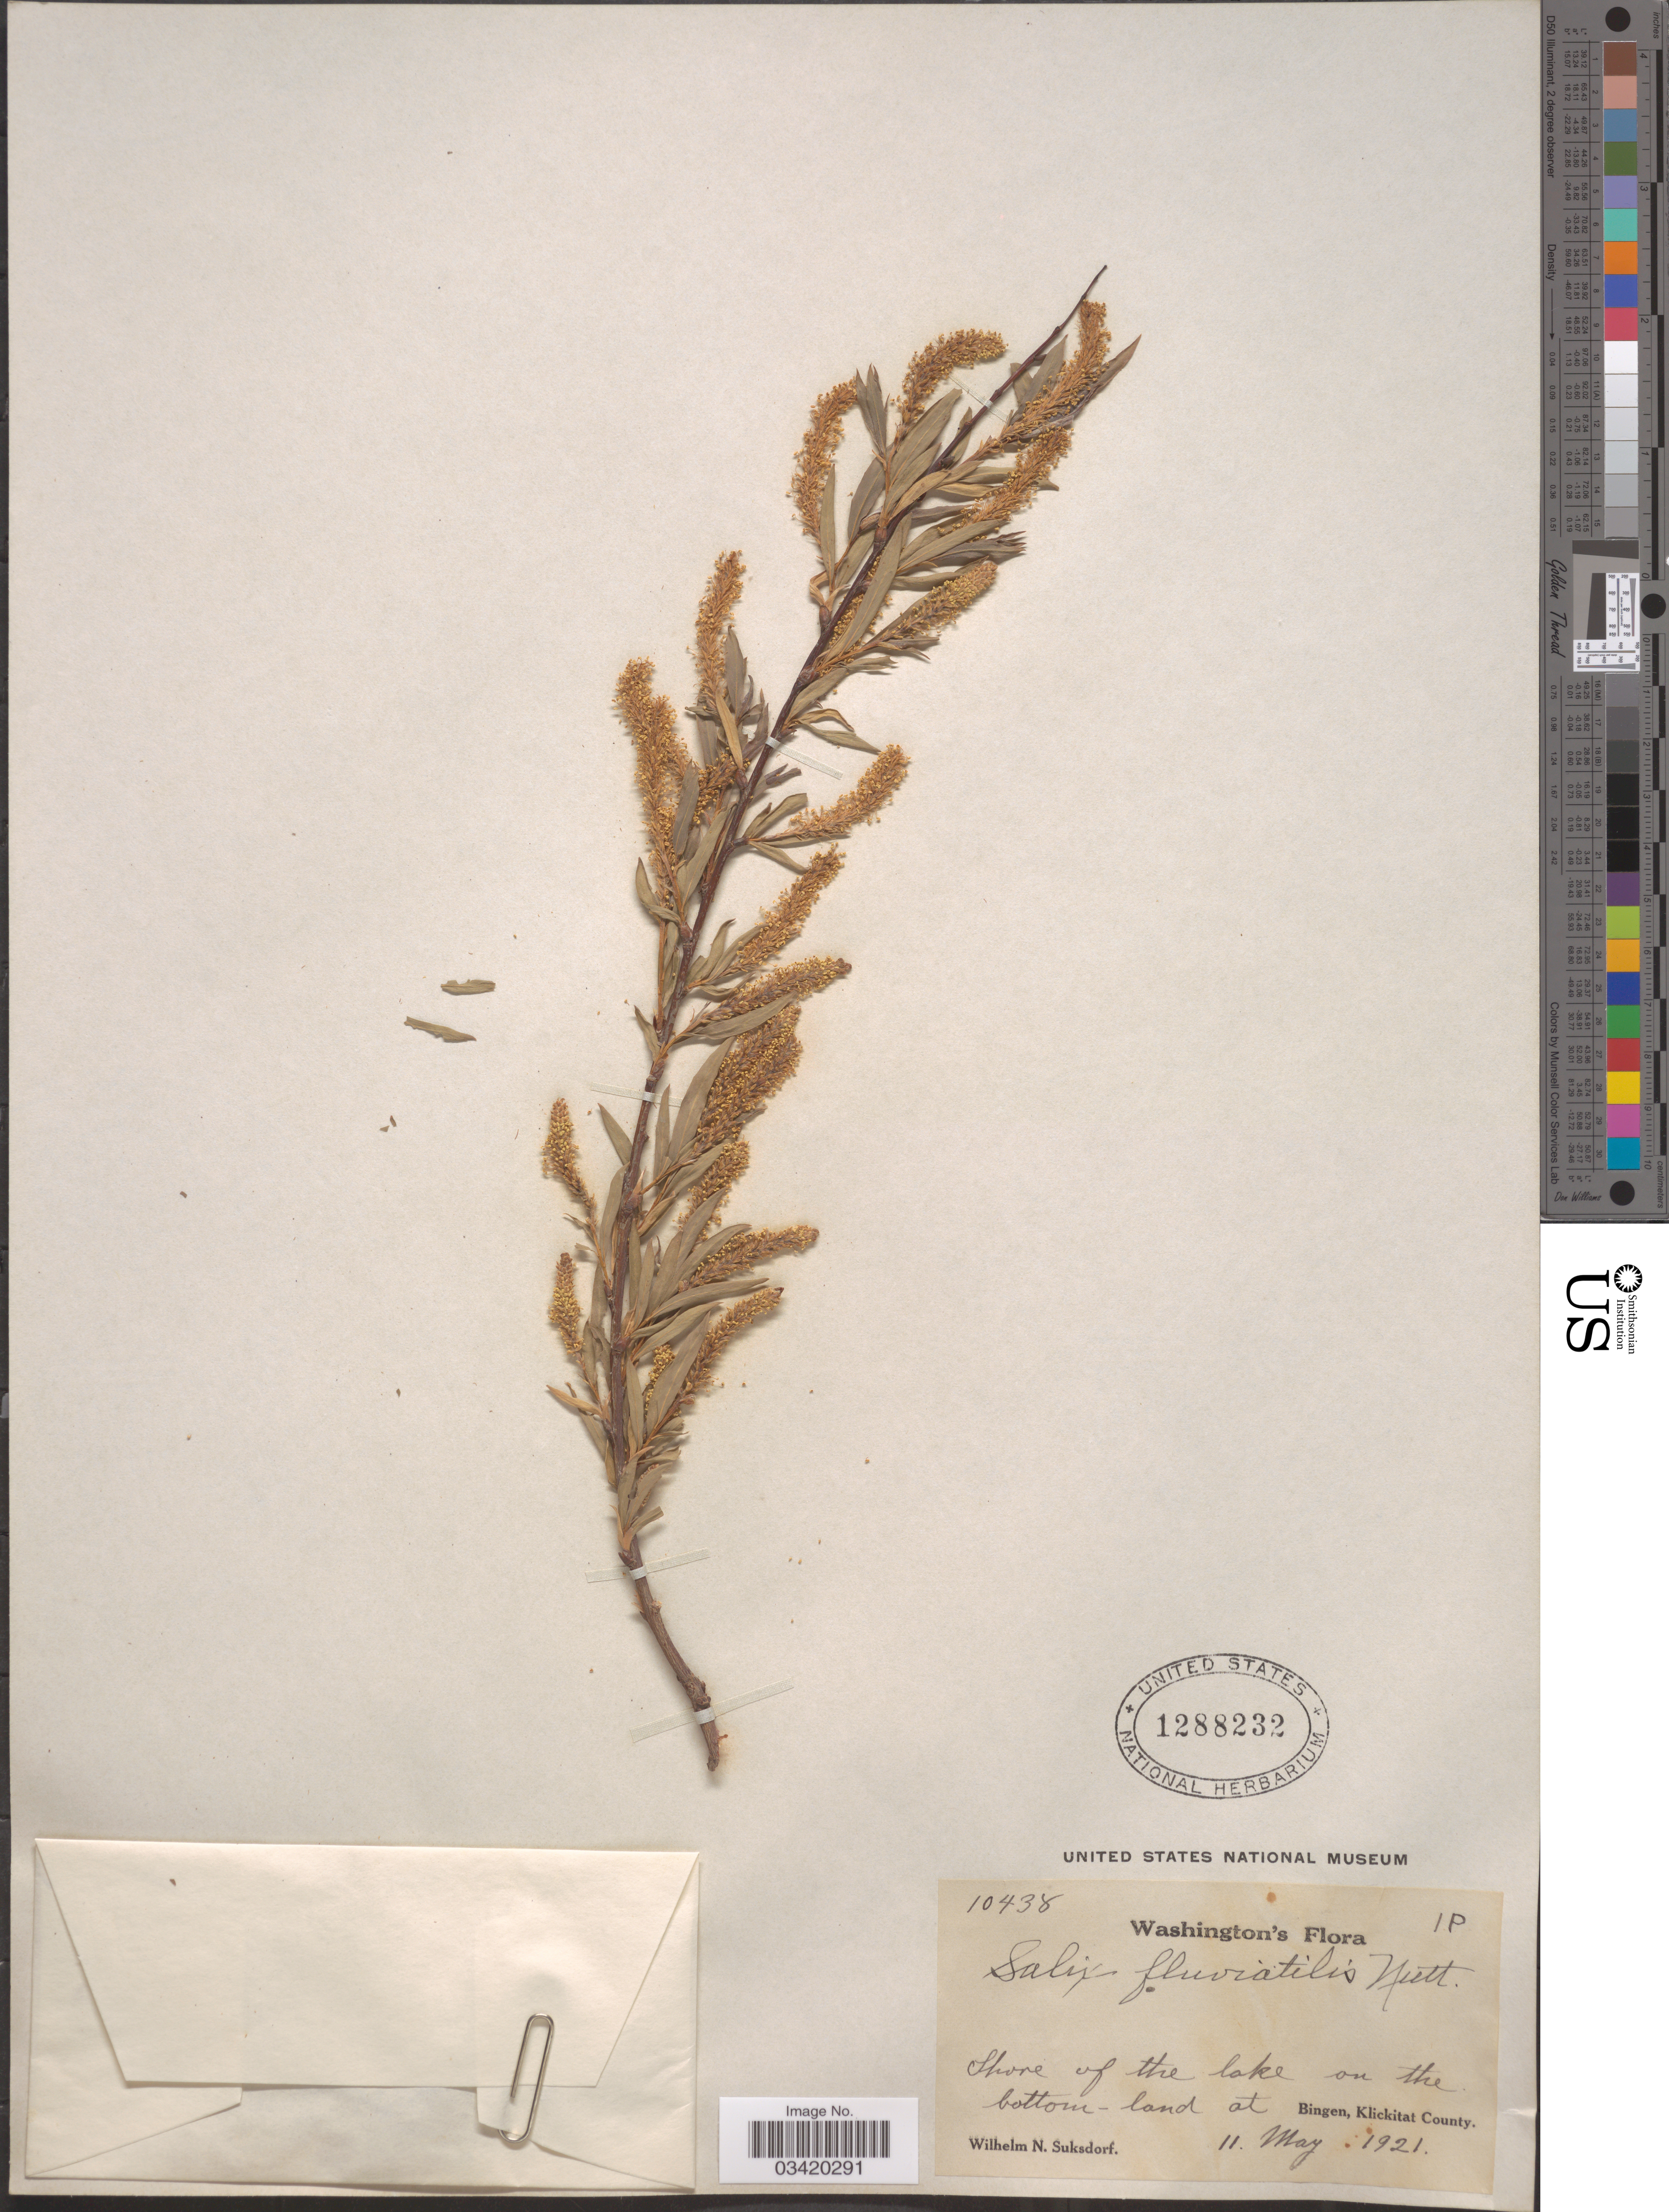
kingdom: Plantae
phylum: Tracheophyta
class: Magnoliopsida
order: Malpighiales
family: Salicaceae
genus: Salix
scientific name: Salix fluviatilis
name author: Nutt.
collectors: W. N. Suksdorf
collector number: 10438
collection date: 1921-05-11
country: United States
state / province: Washington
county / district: Klickitat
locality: Shore of the lake on the bottom-land at Bingen, Klickitat County.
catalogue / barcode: US 1288232